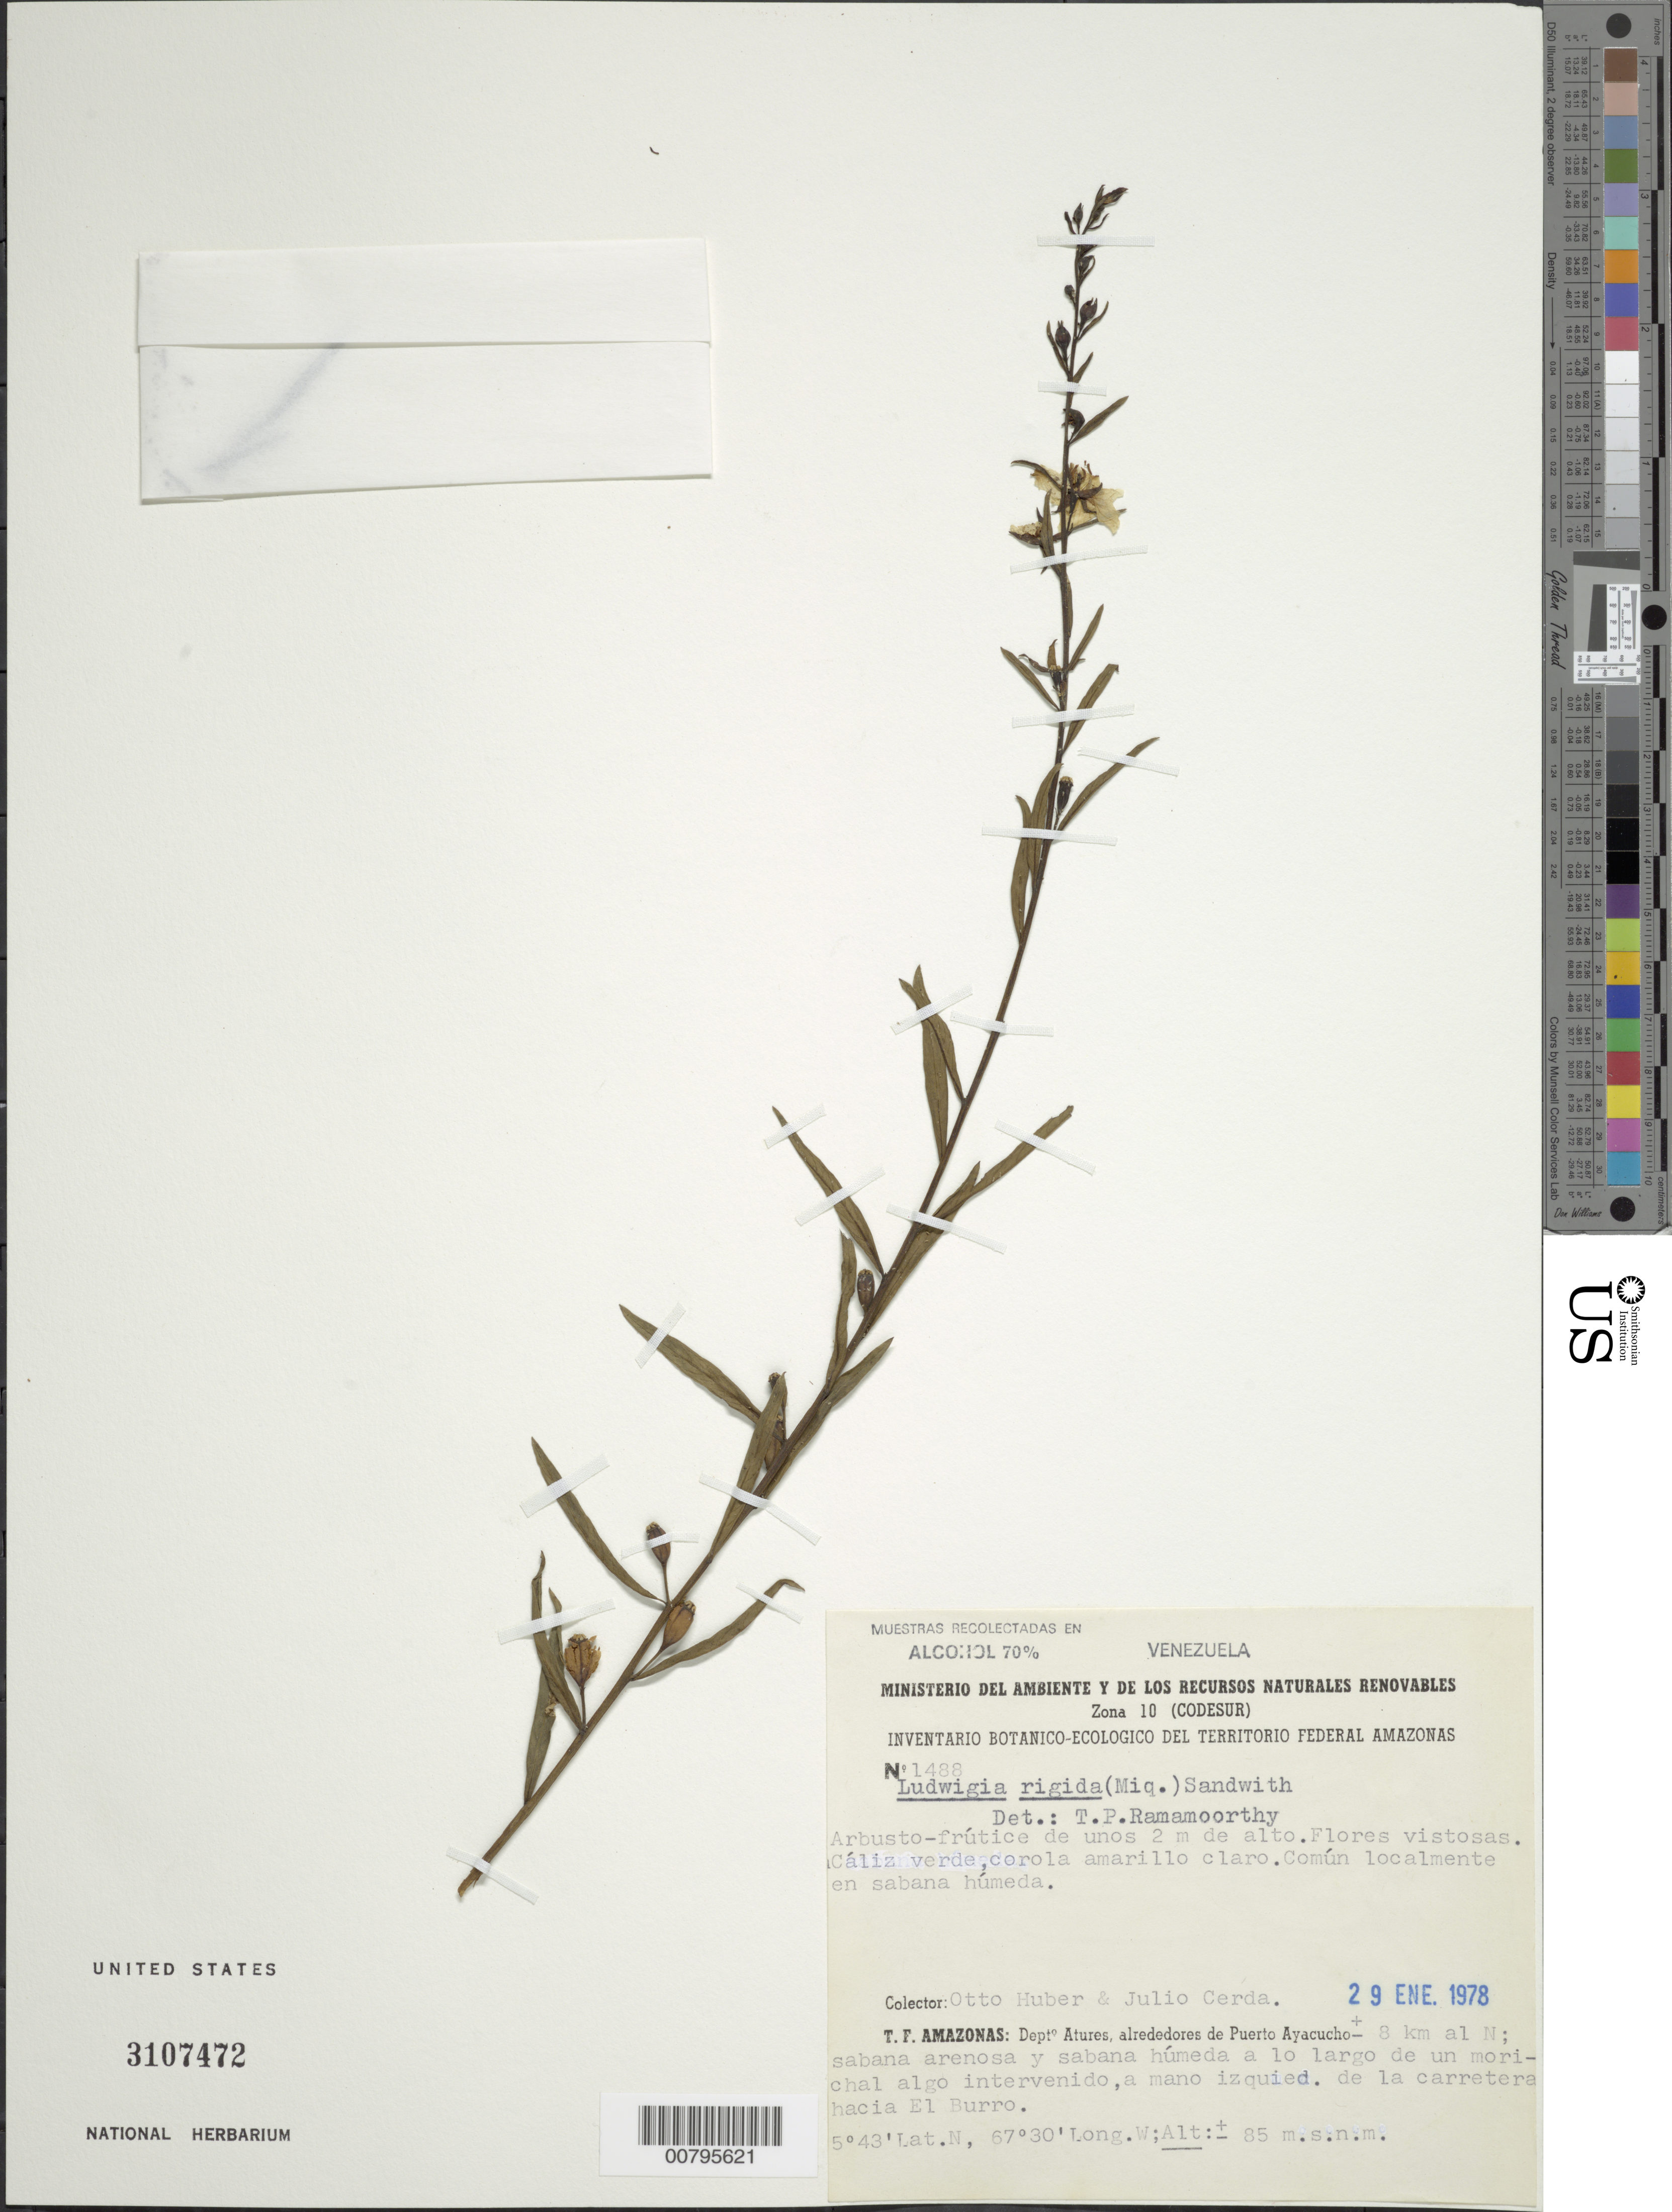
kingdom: Plantae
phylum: Tracheophyta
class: Magnoliopsida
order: Myrtales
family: Onagraceae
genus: Ludwigia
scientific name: Ludwigia rigida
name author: (Miq.) Sandwith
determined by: Ramamoorthy, T. P.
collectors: O. Huber & J. Cerda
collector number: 1488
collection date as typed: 29-Jan-78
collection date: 1978-01-29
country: Venezuela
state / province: Amazonas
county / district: Atures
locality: Puerto Ayacucho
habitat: Sabana humeda. Sabana arenosa t sabana húmeda a lo largo de un morichal algo intervenido, a mano izquied. de la carretera hacia El Burro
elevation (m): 85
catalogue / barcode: US 3107472